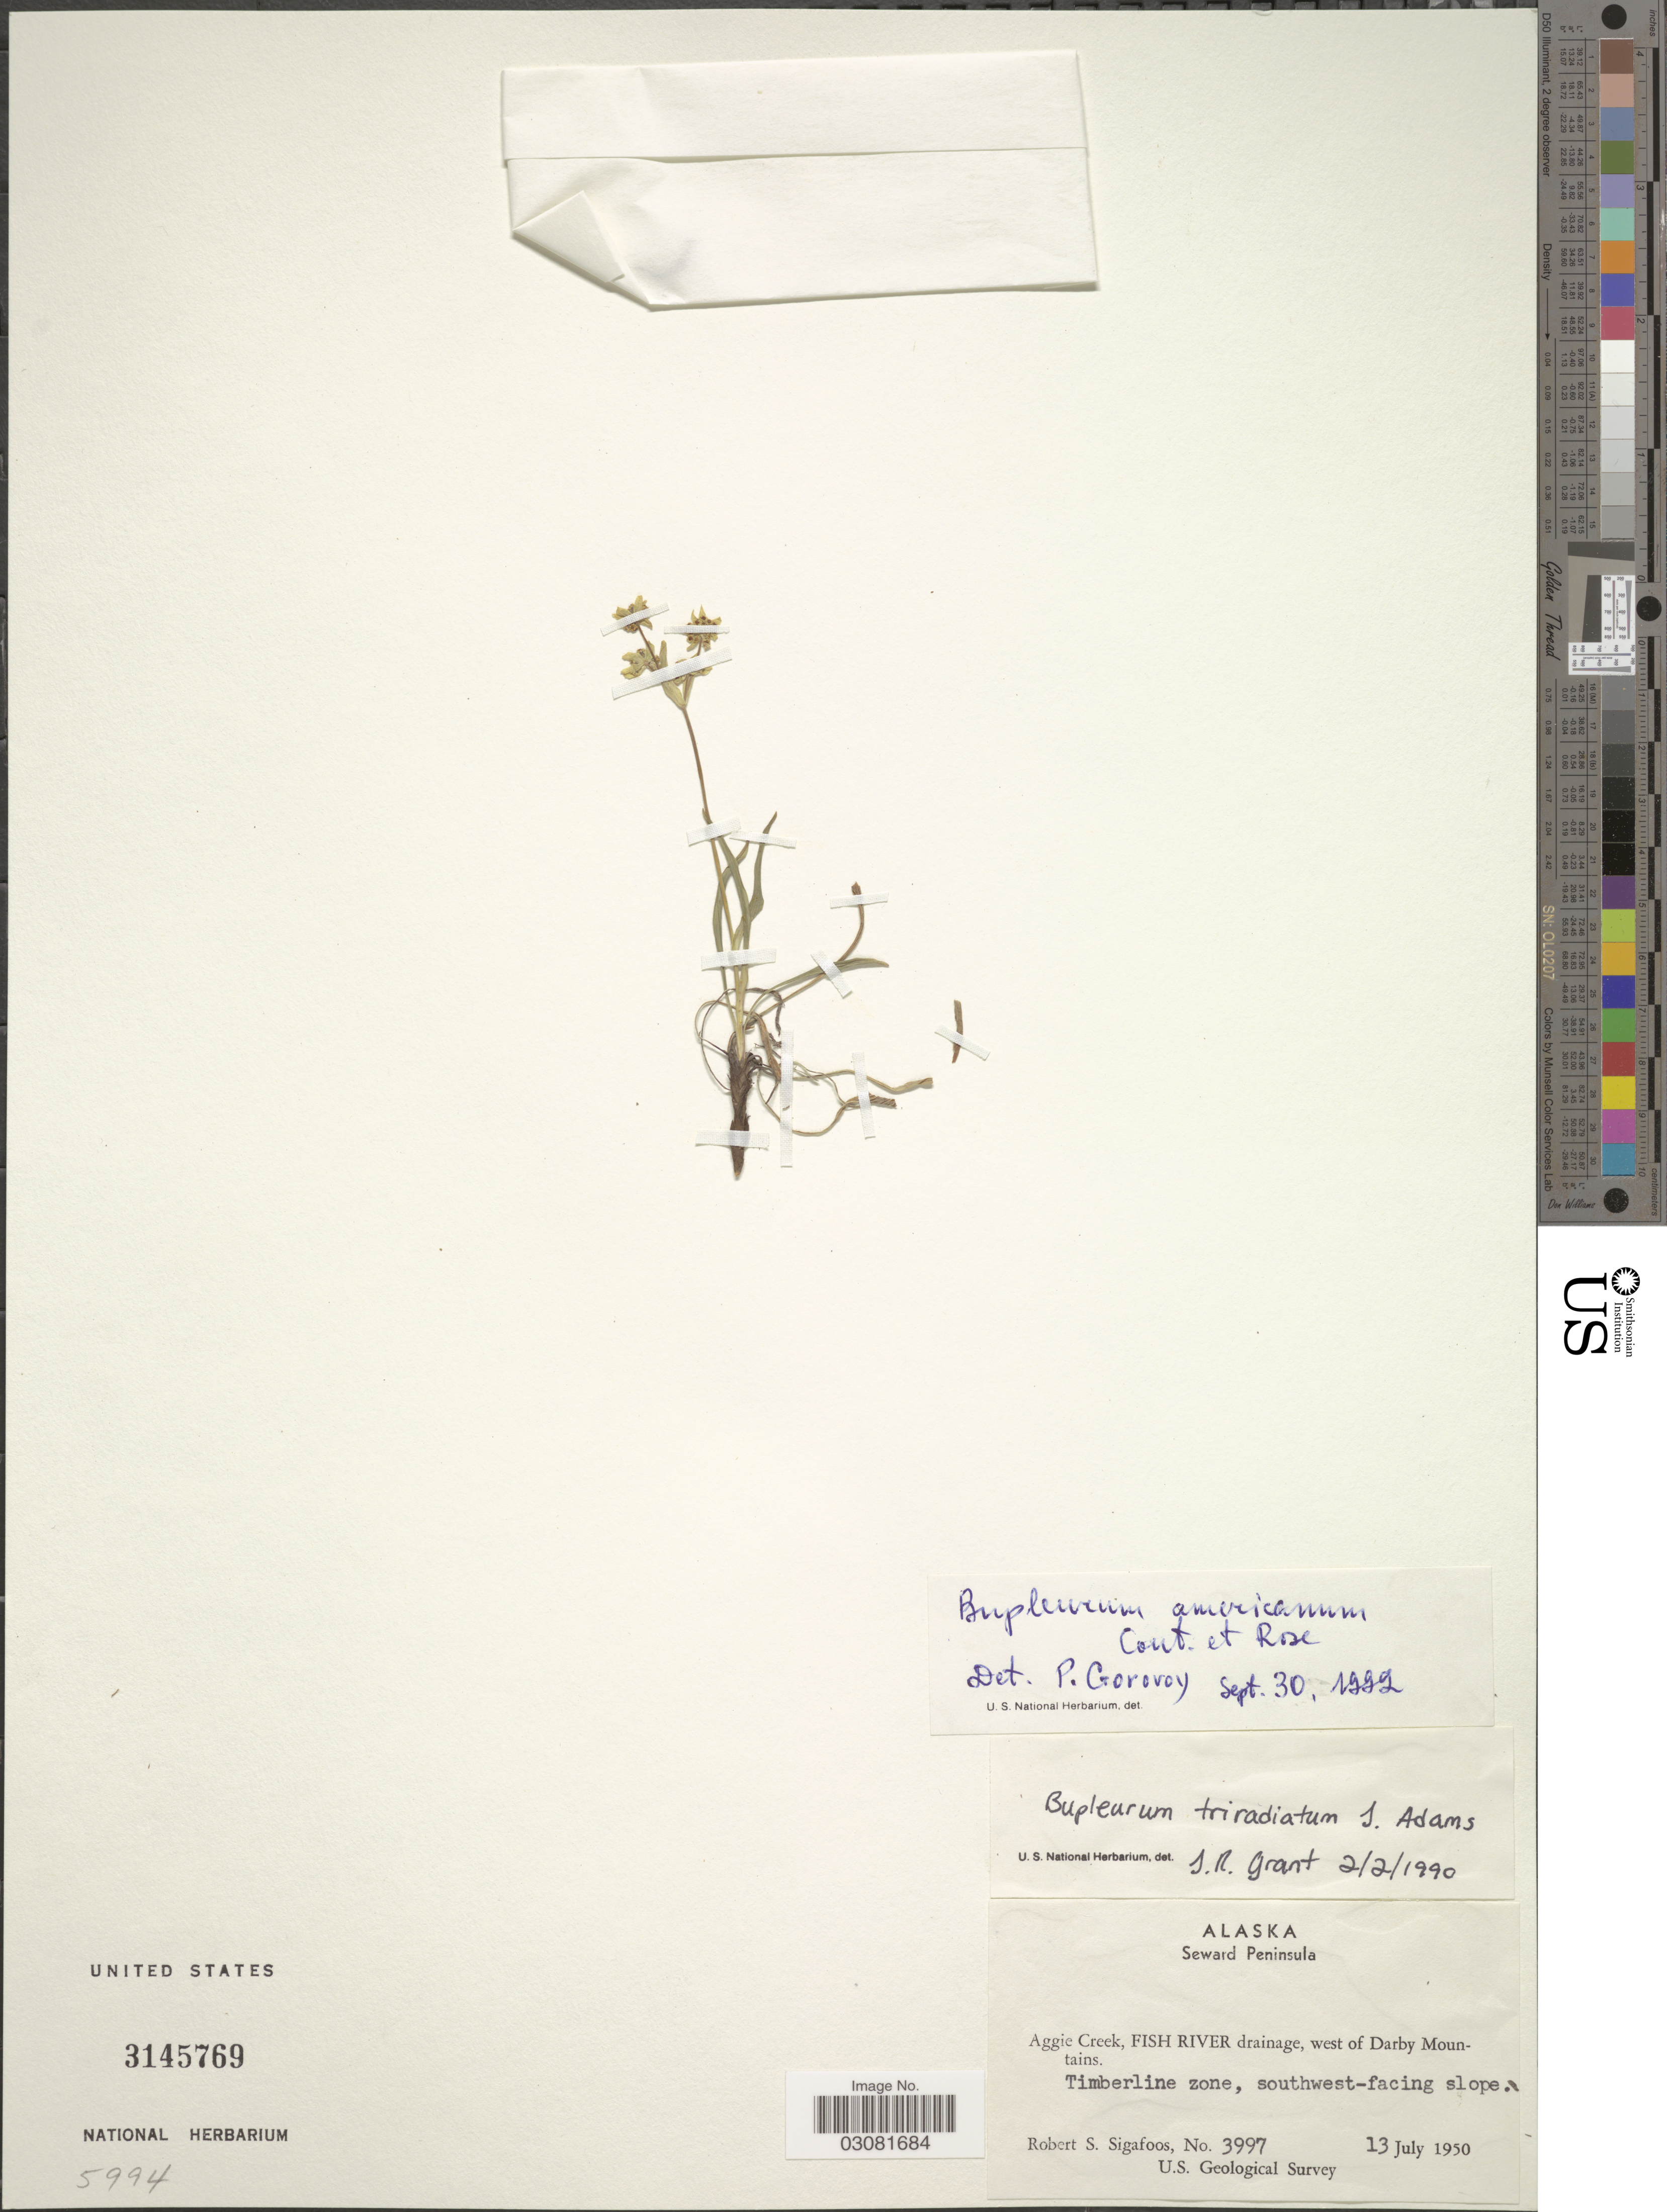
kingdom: Plantae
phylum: Tracheophyta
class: Magnoliopsida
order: Apiales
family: Apiaceae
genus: Bupleurum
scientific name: Bupleurum triradiatum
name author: Hoffm. ex Adams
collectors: R. Sigafoos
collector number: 3997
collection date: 1950-07-13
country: United States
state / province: Alaska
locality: Seward Peninsula, Aggie Creek, Fish River drainage, west of Darby Mountains. Timberline zone, southwest-facing slope.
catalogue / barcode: US 3145769